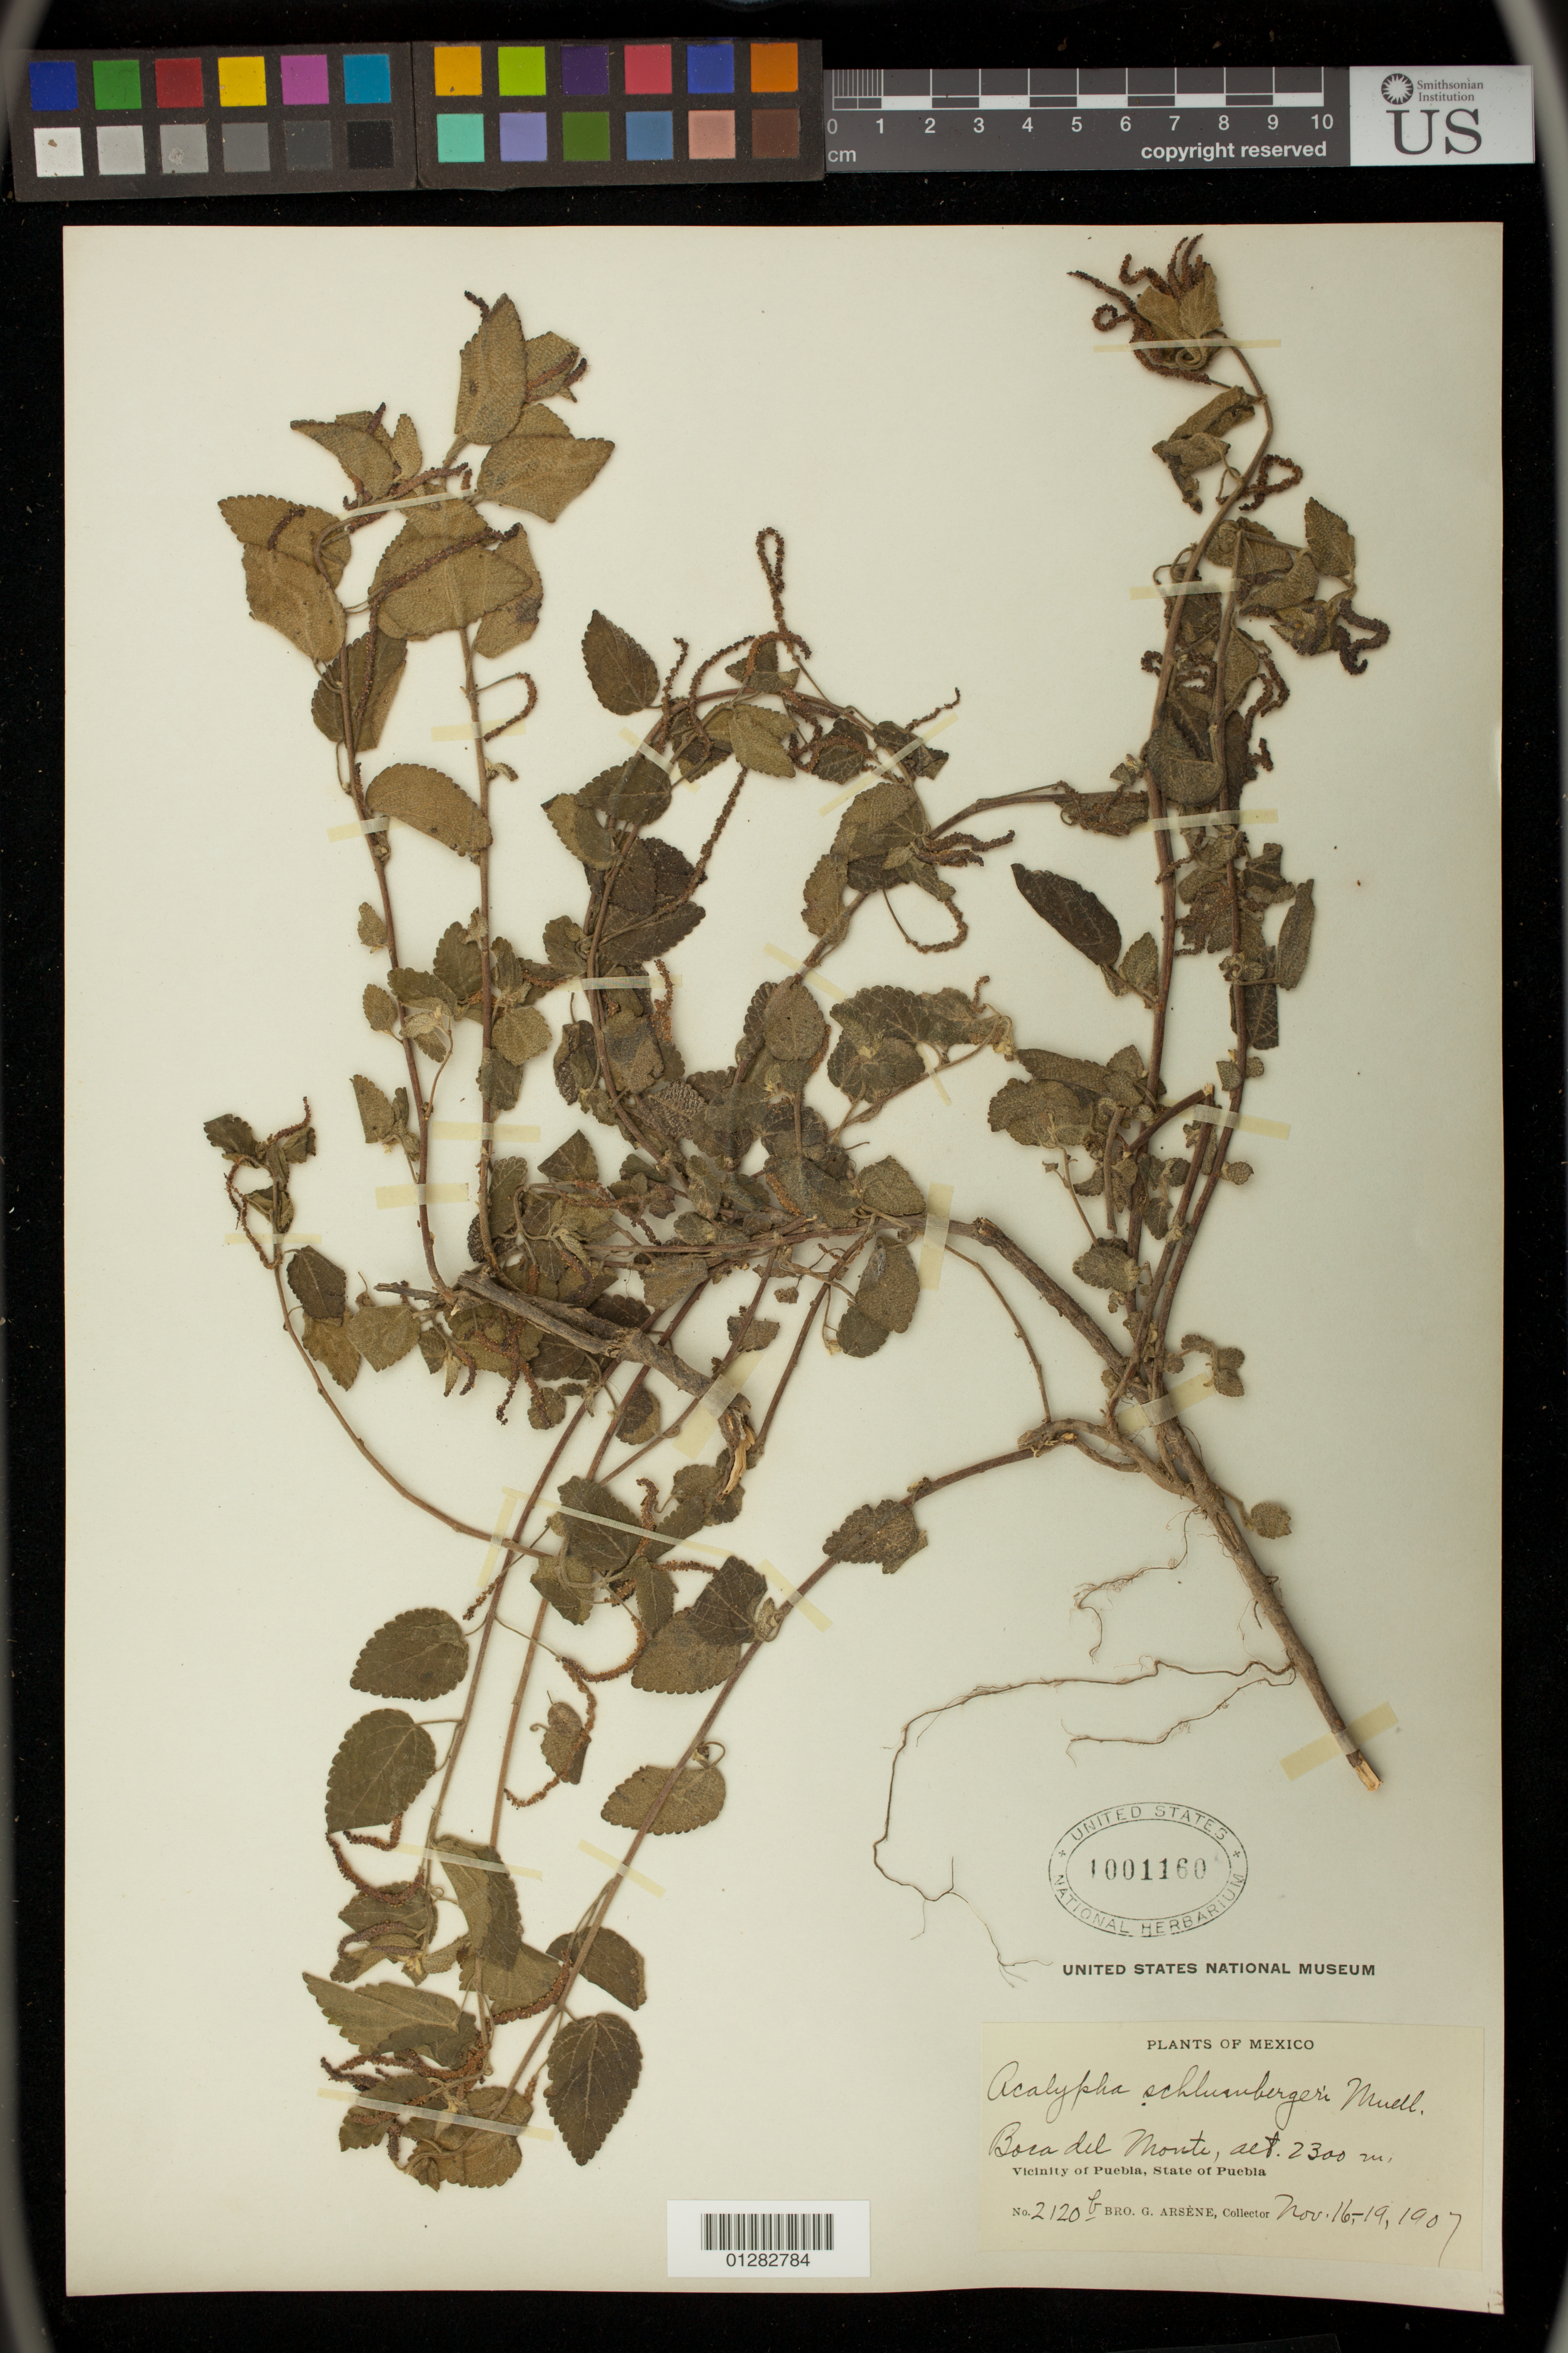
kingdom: Plantae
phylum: Tracheophyta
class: Magnoliopsida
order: Malpighiales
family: Euphorbiaceae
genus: Acalypha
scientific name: Acalypha sp.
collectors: Bro. G. Arsène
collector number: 2120b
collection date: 1907-11-16/1907-11-19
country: Mexico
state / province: Puebla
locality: Boca del Monte, Vicinity of Puebla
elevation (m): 701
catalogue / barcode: US 1001160